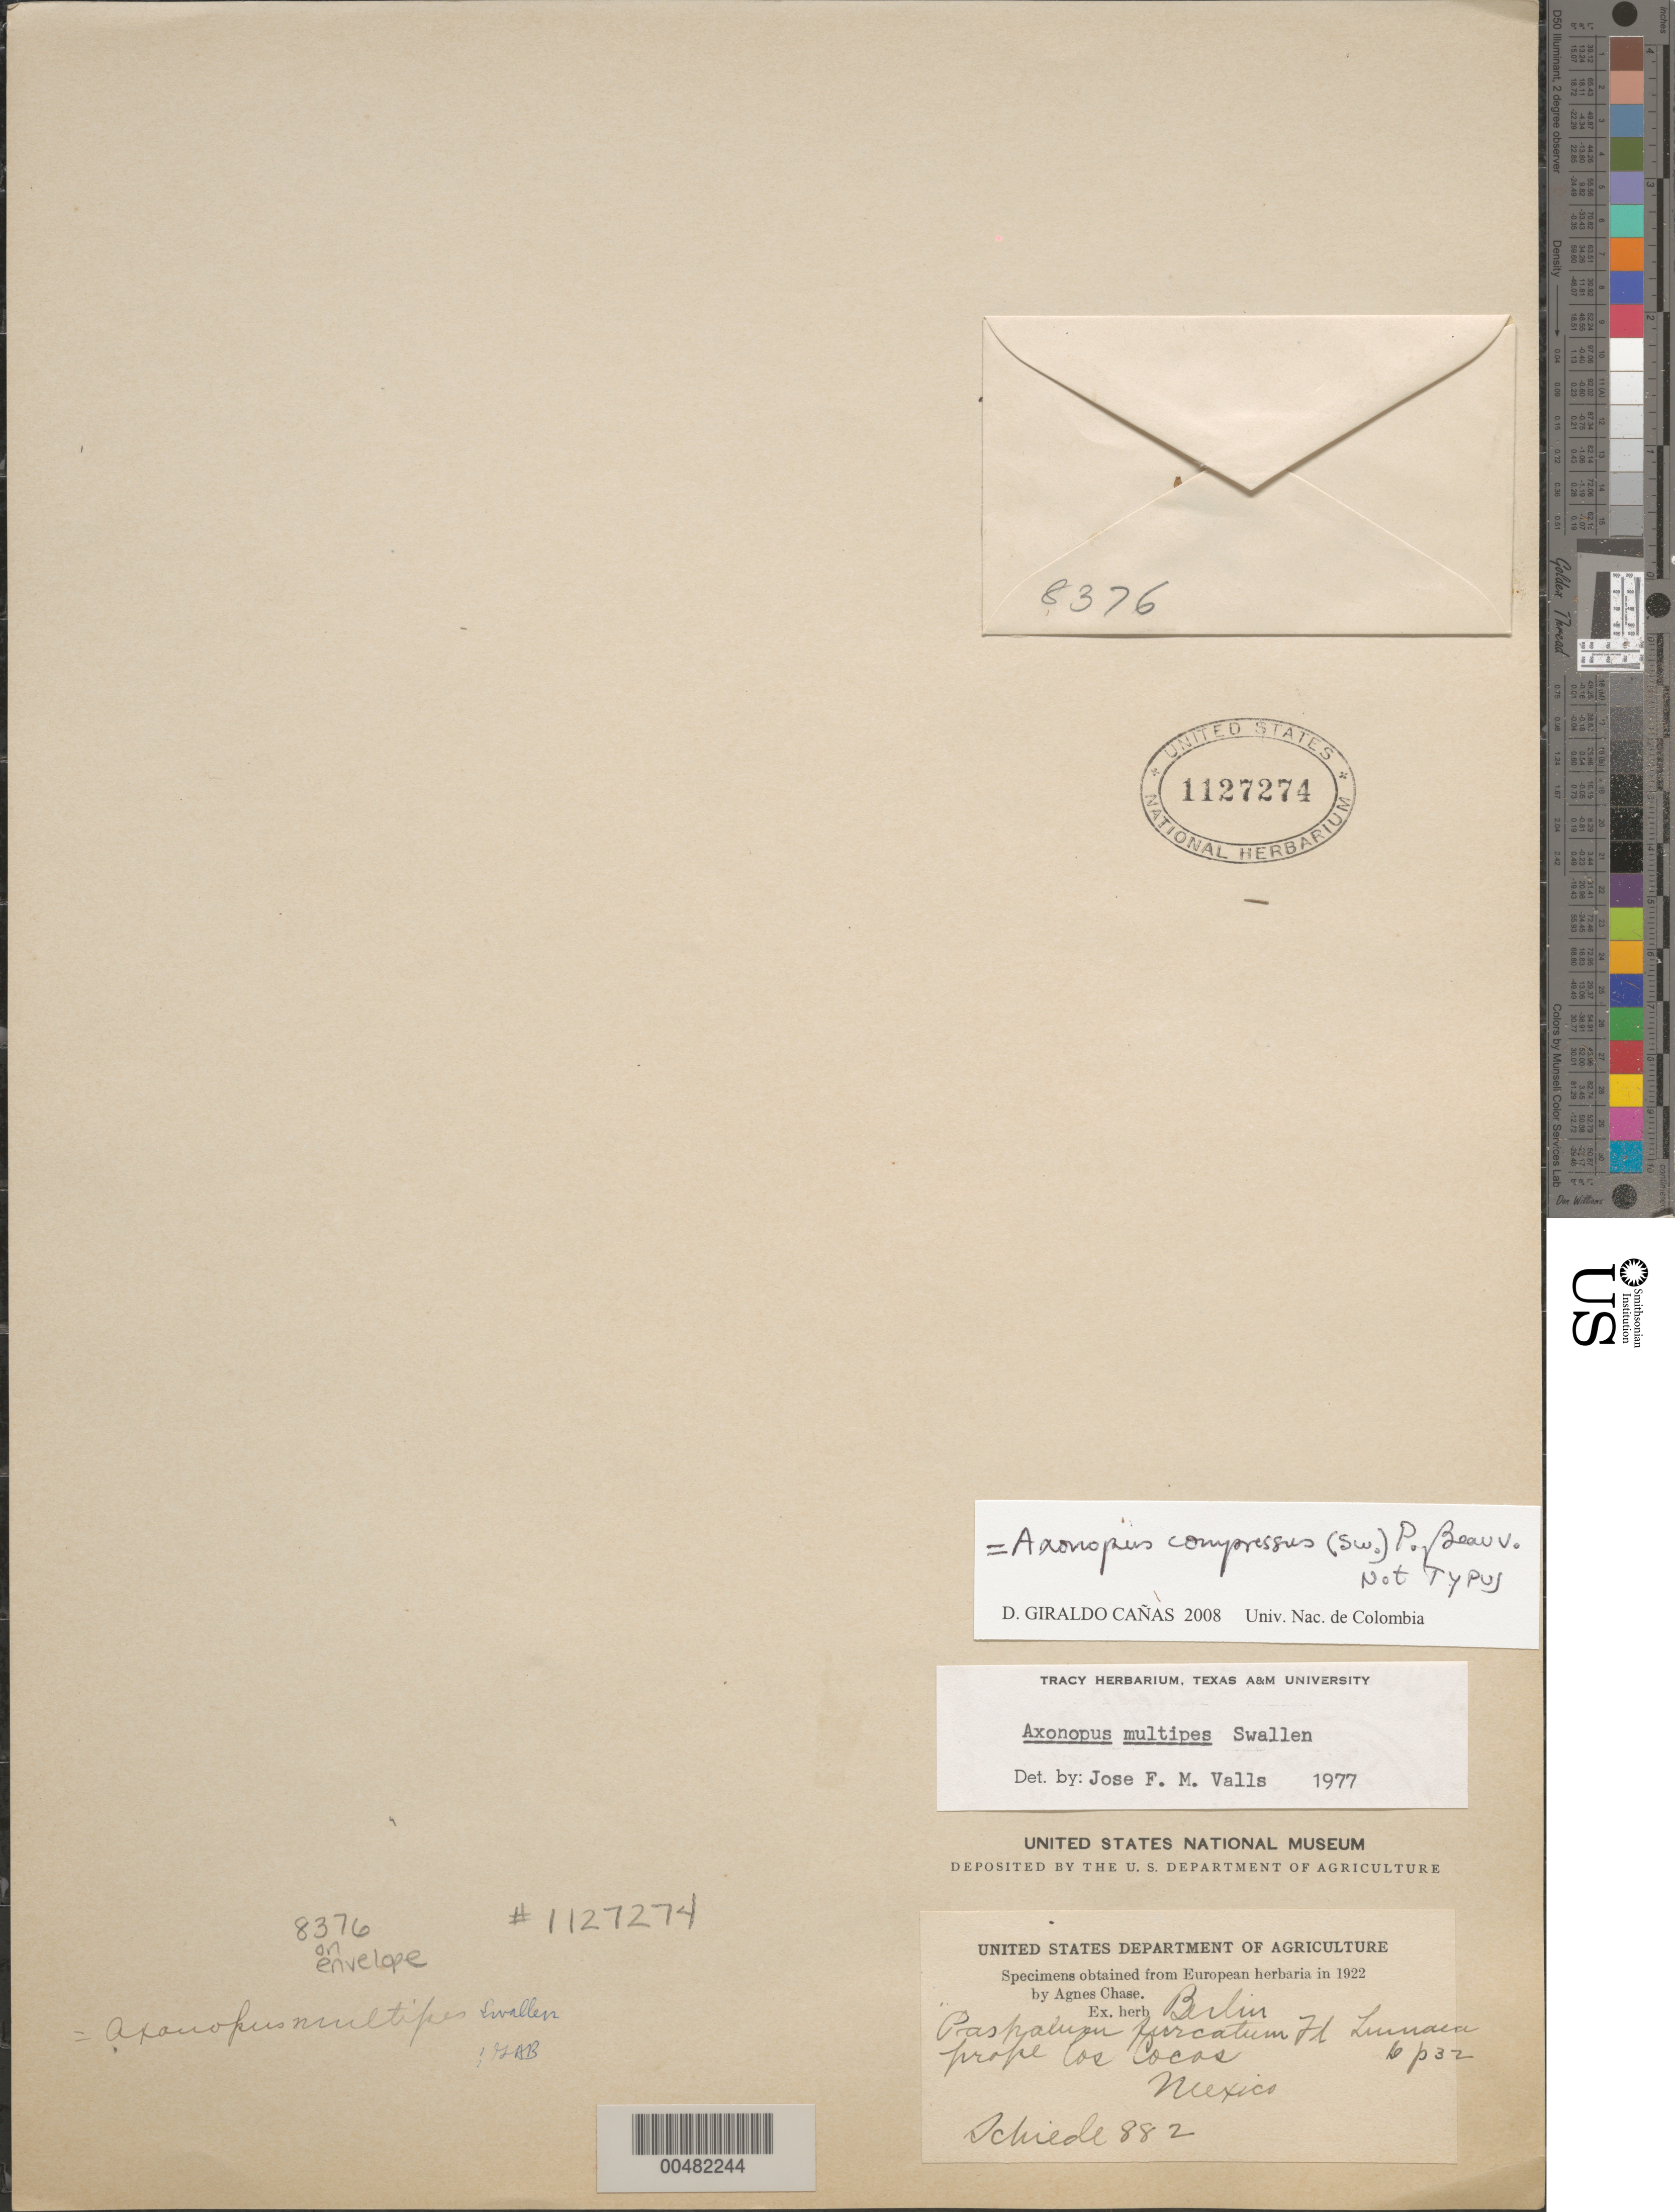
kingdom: Plantae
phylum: Tracheophyta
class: Liliopsida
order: Poales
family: Poaceae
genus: Axonopus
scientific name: Axonopus compressus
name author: (Sw.) P. Beauv.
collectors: C. J. W. Schiede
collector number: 882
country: Mexico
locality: Cos Cocos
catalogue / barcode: US 1127274